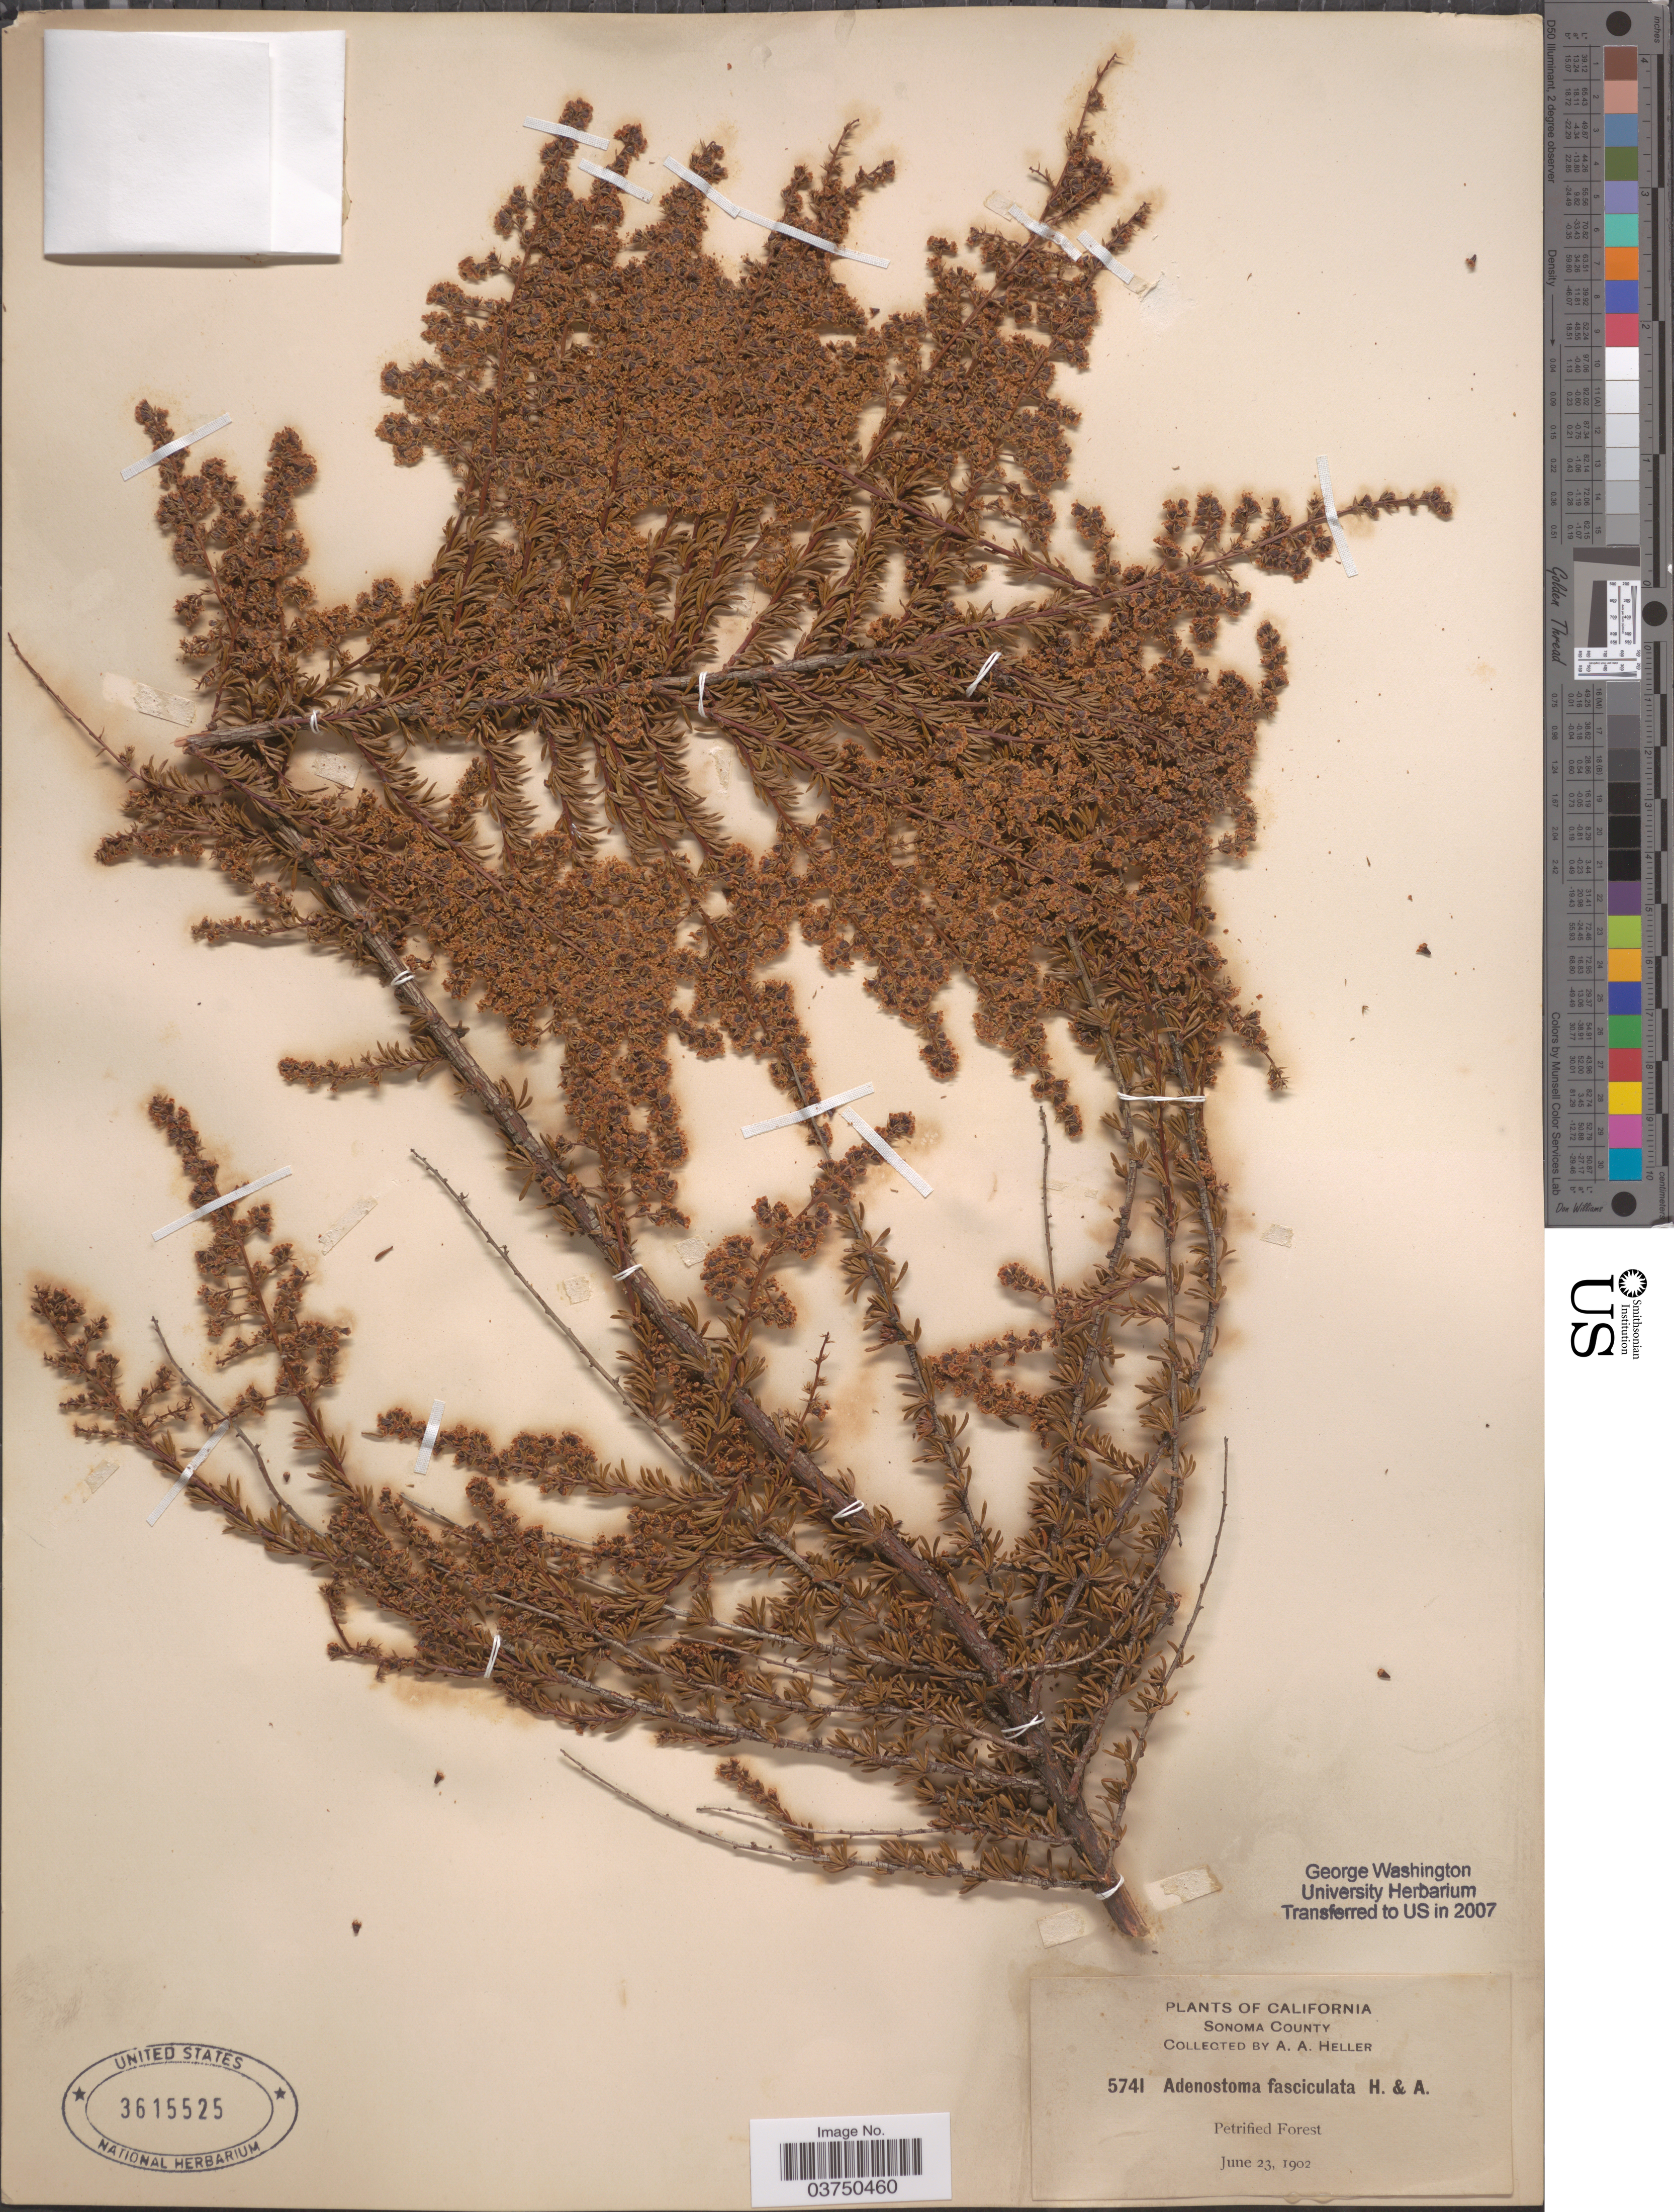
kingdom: Plantae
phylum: Tracheophyta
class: Magnoliopsida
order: Rosales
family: Rosaceae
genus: Adenostoma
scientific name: Adenostoma fasciculatum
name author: Hook. & Arn.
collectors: A. A. Heller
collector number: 5741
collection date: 1902-06-23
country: United States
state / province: California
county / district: Sonoma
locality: Sonoma County. Petrified Forest.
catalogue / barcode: US 3615525